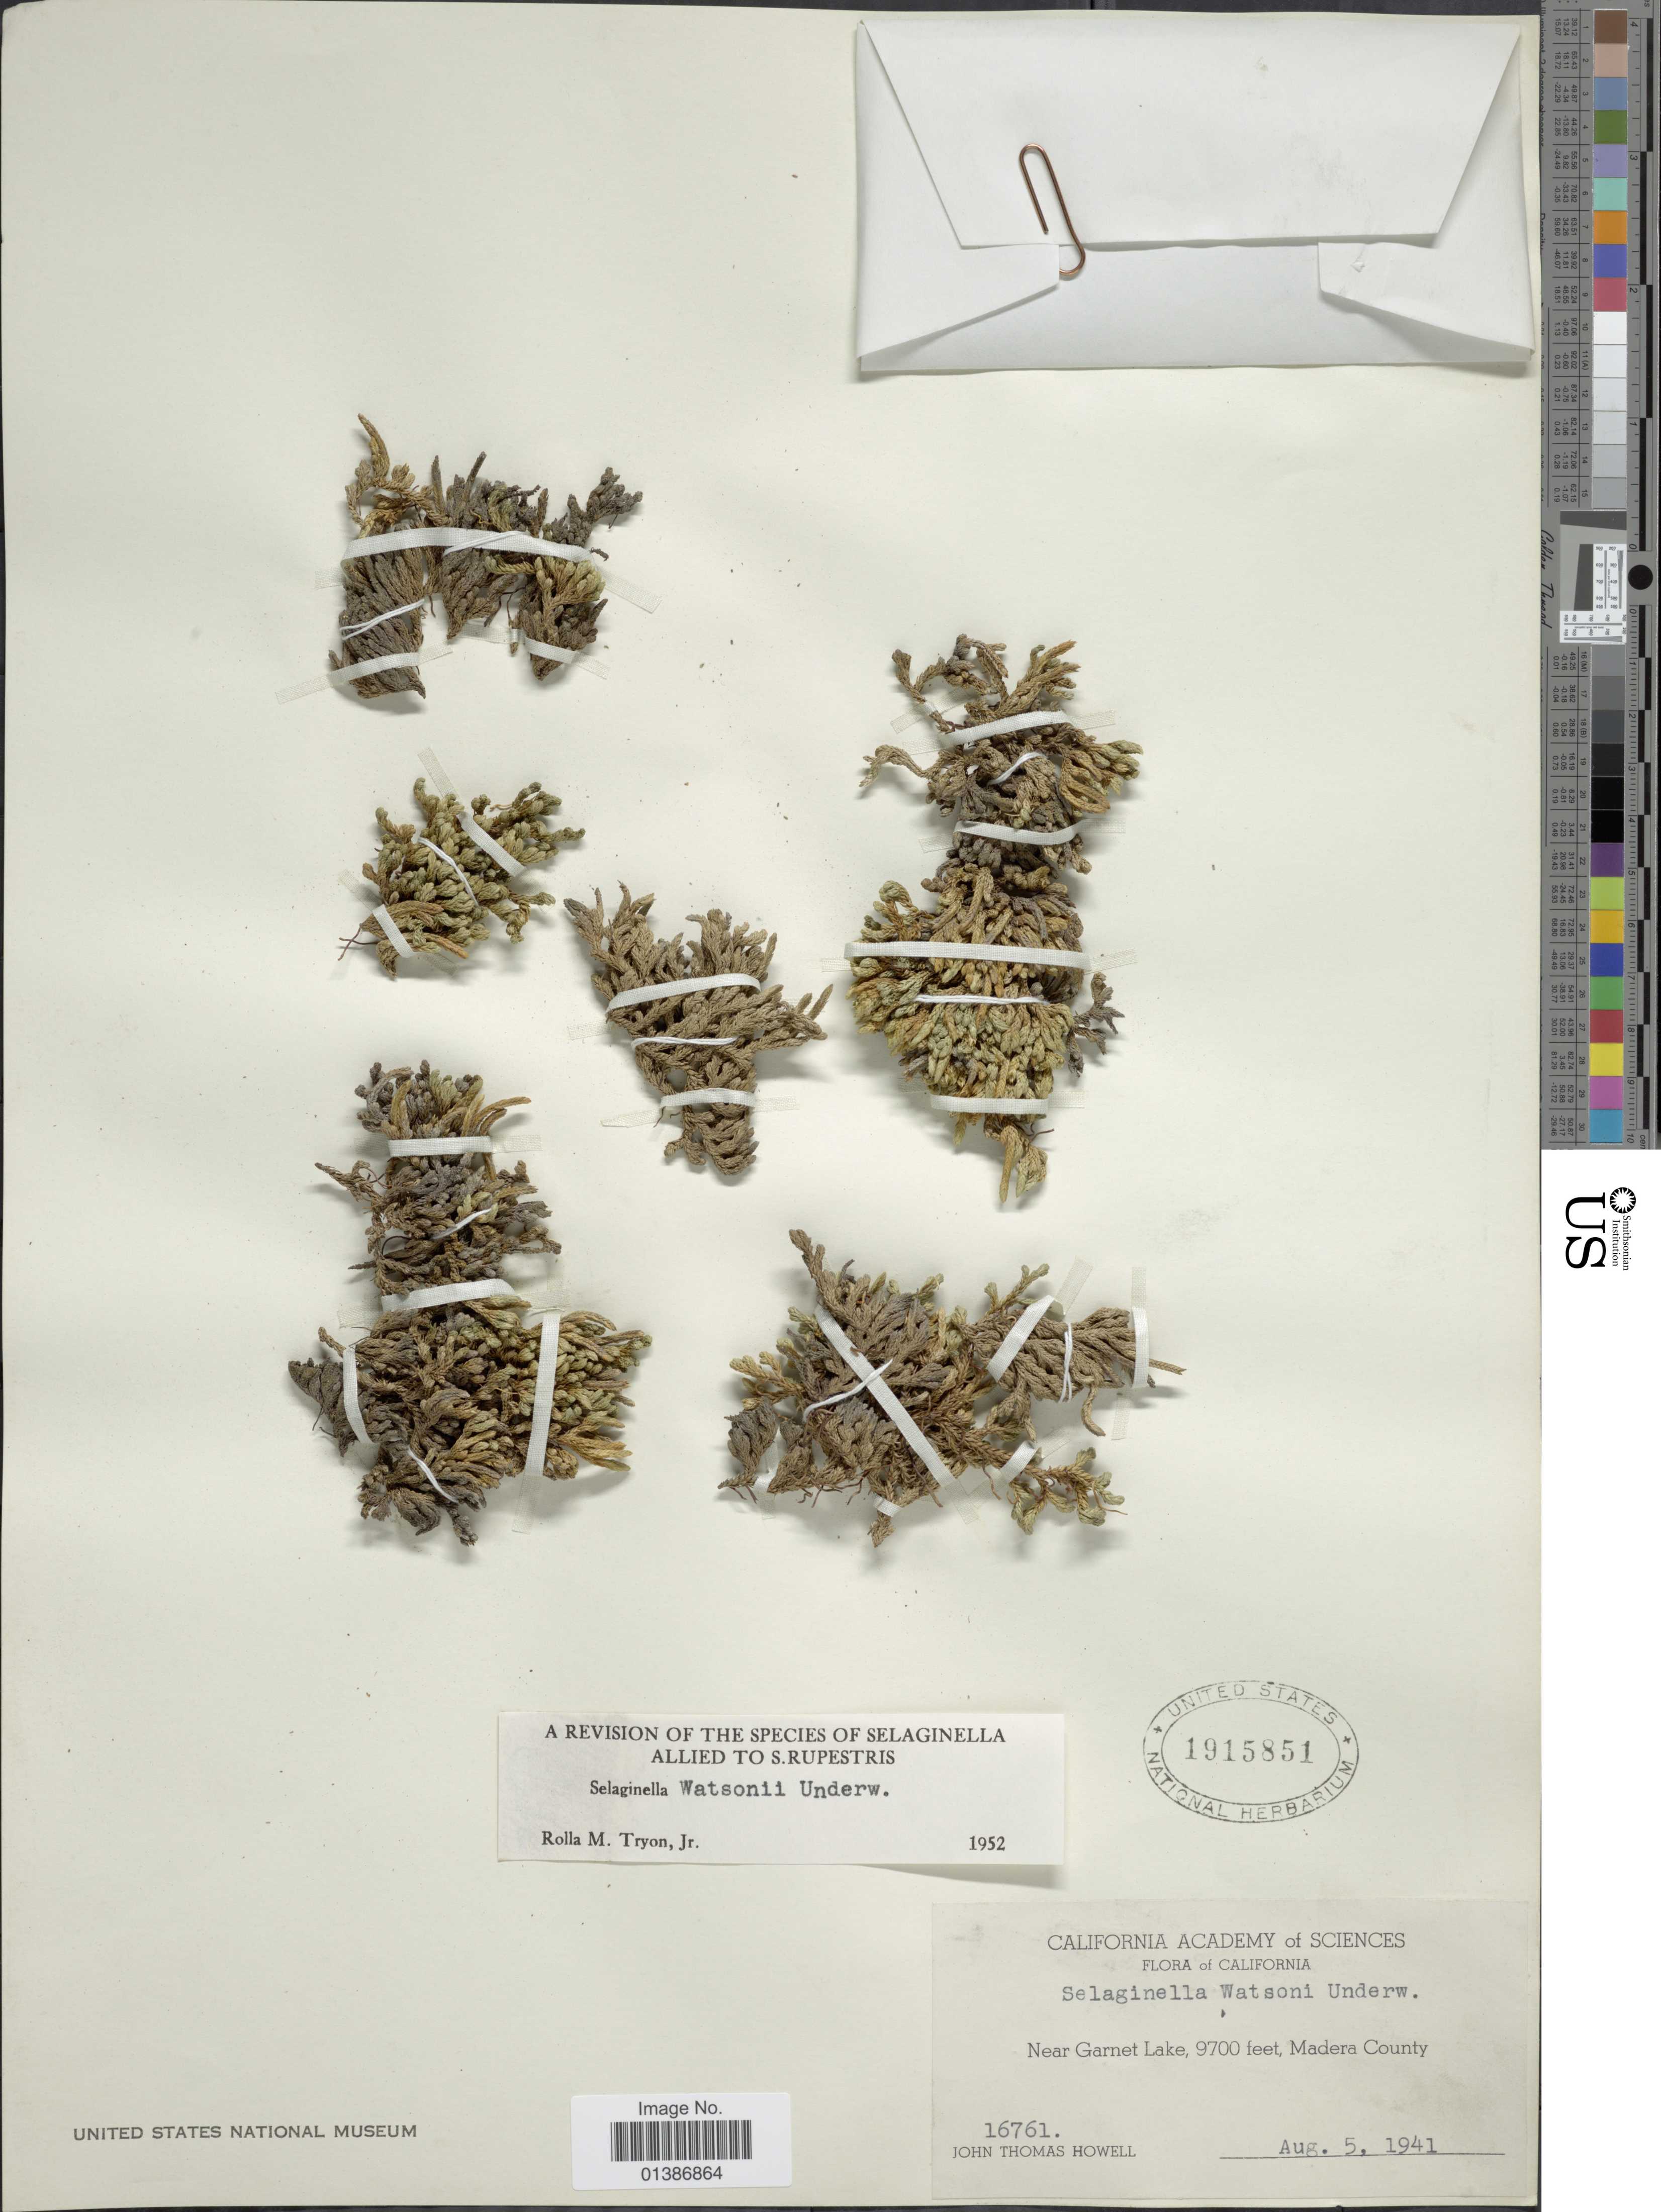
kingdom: Plantae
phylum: Tracheophyta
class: Lycopodiopsida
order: Selaginellales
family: Selaginellaceae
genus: Selaginella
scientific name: Selaginella watsonii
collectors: J. T. Howell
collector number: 16761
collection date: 1941-08-05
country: United States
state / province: California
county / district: Madera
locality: Near Garnet Lake, Madera County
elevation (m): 2957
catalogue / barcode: US 1915851